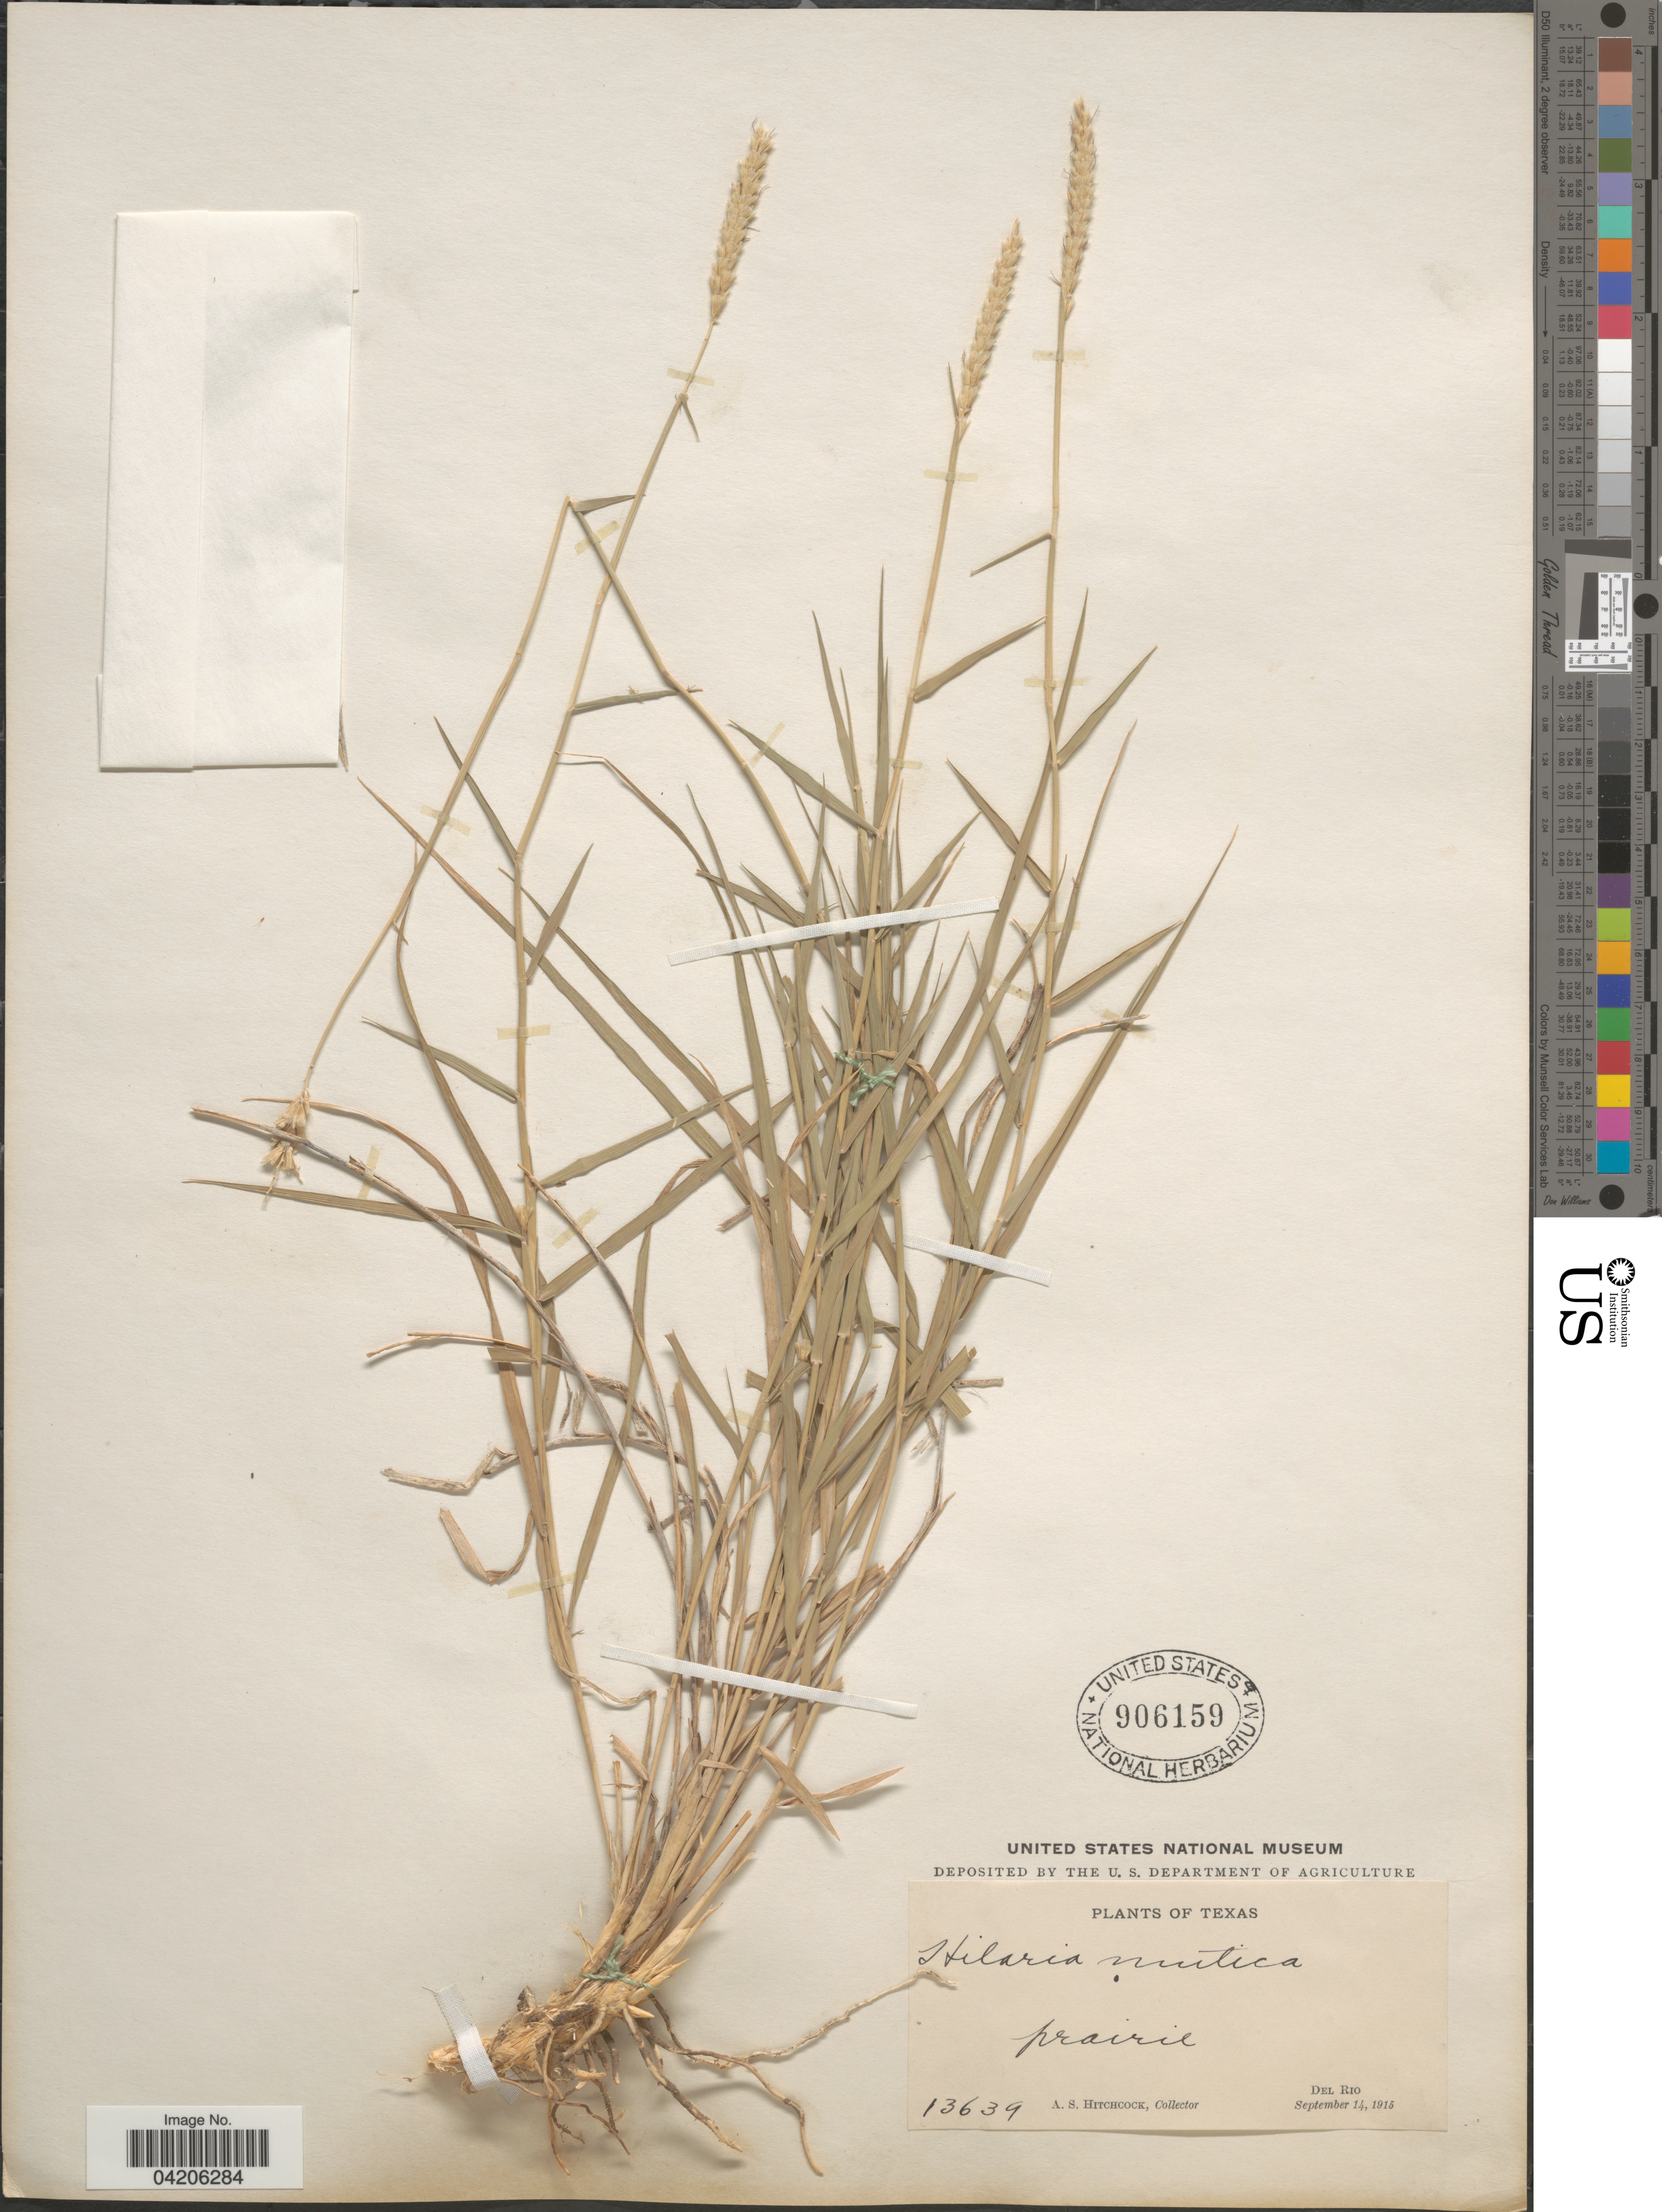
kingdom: Plantae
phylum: Tracheophyta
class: Liliopsida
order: Poales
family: Poaceae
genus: Hilaria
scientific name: Hilaria mutica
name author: (Buckley) Benth.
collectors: A. S. Hitchcock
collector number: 13639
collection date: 1915-09-14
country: United States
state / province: Texas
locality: Del Rio.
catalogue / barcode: US 906159